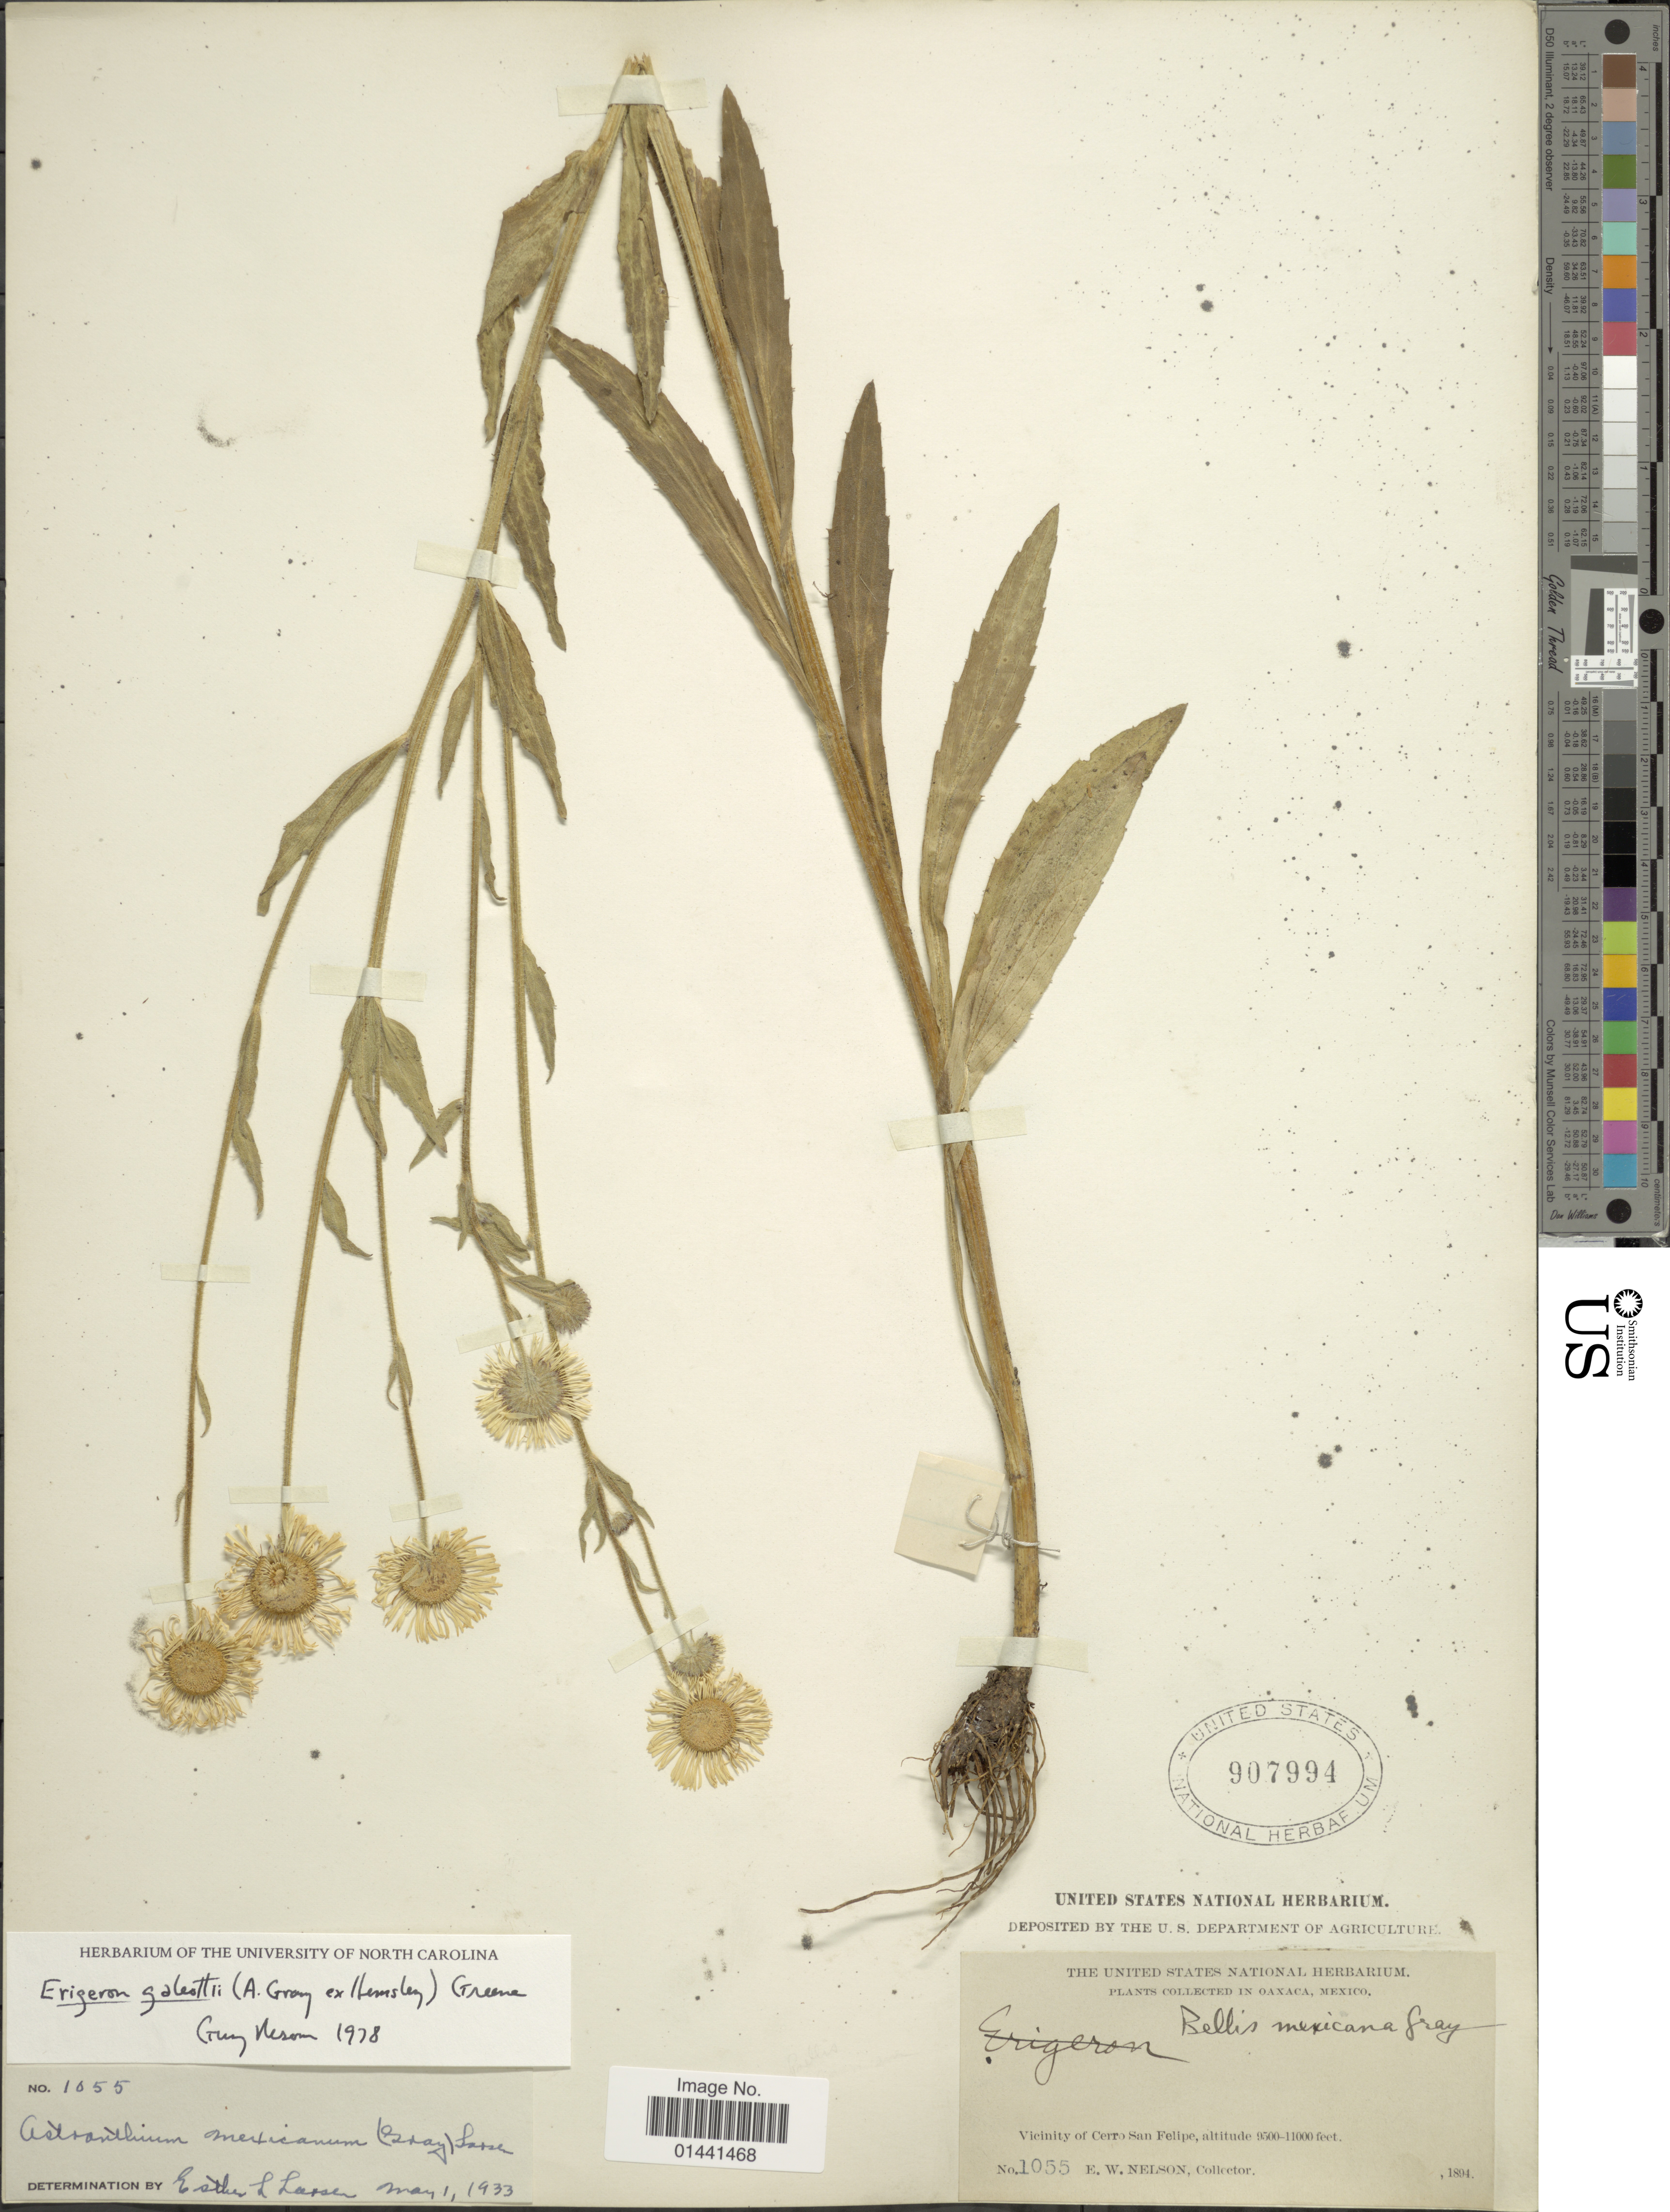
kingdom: Plantae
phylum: Tracheophyta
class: Magnoliopsida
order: Asterales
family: Asteraceae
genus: Erigeron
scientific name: Erigeron galeottii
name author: (A. Gray ex Hemsl.) Greene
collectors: E. W. Nelson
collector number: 1055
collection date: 1894-05-01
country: Mexico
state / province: Oaxaca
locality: Vicinity of Cerro San Felipe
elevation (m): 2896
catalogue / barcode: US 907994